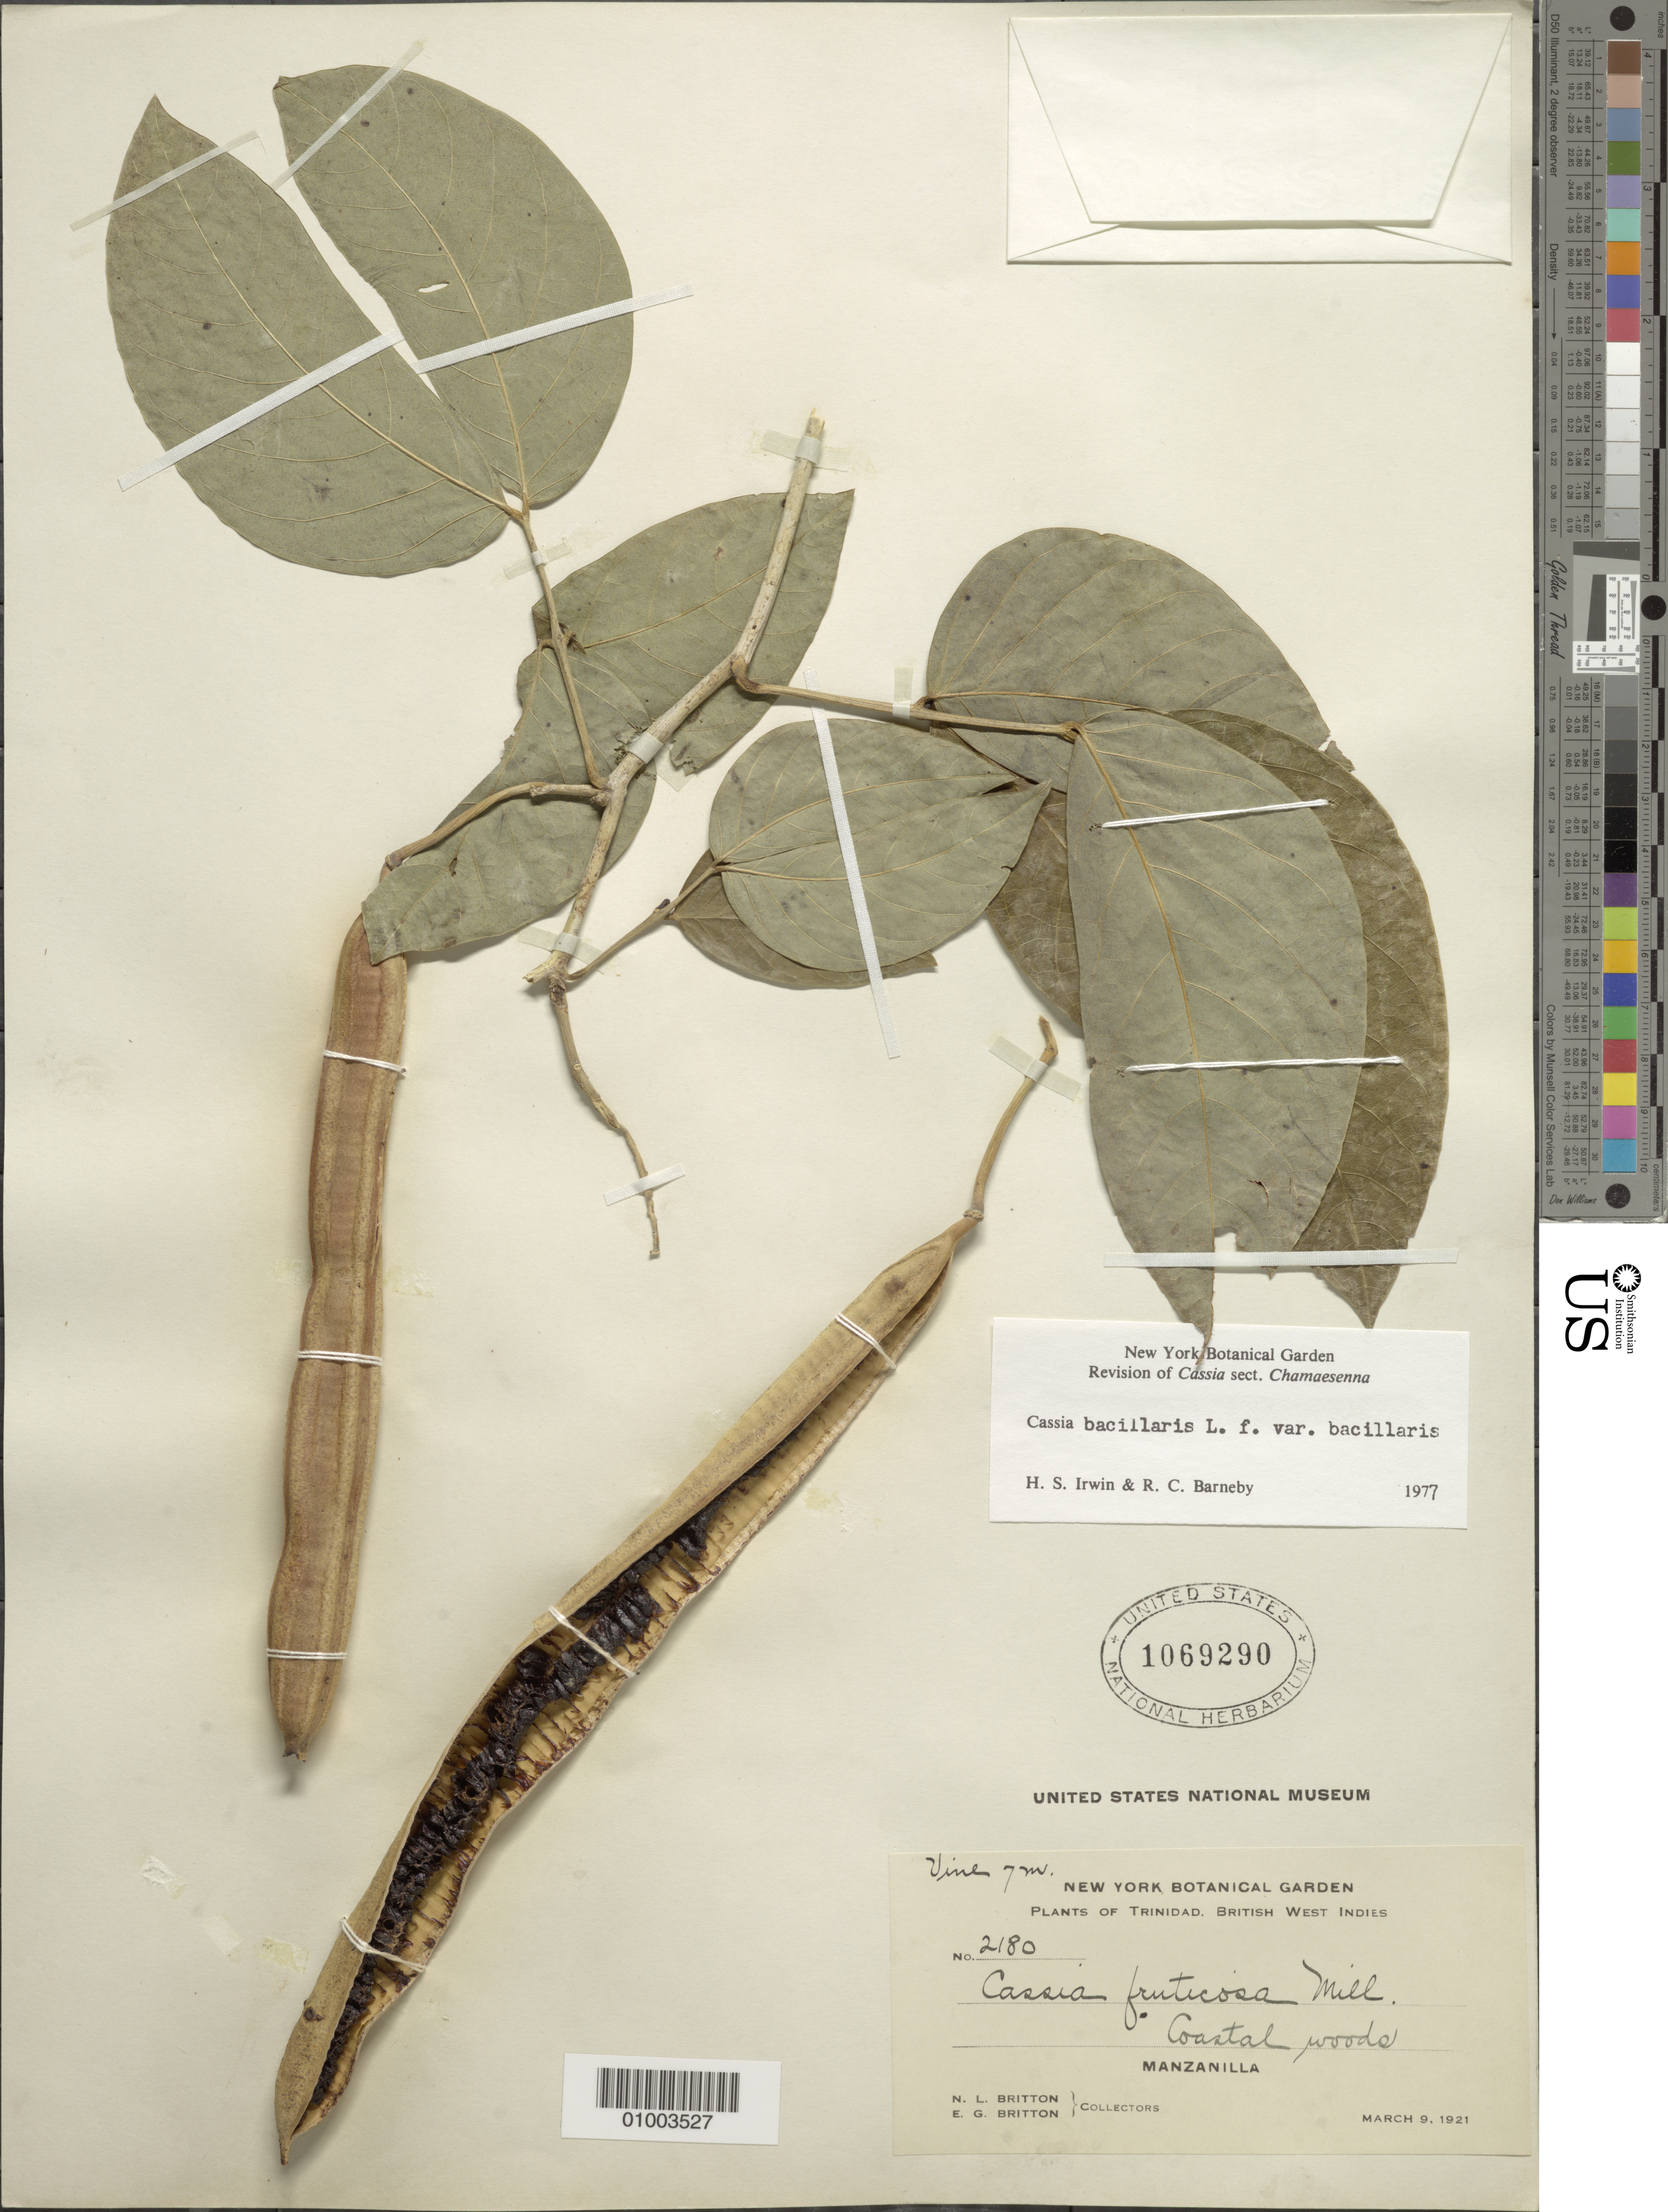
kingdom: Plantae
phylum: Tracheophyta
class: Magnoliopsida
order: Fabales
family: Fabaceae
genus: Senna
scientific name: Senna bacillaris var. bacillaris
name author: (L. f.) H.S. Irwin & Barneby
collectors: N. Britton & E. G. Britton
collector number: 2180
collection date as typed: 09 Mar 1921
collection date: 1921-03-09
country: Trinidad and Tobago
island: Trinidad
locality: Manzanilla; Coastal woods.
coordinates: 0 N, 0 E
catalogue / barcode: US 1069290